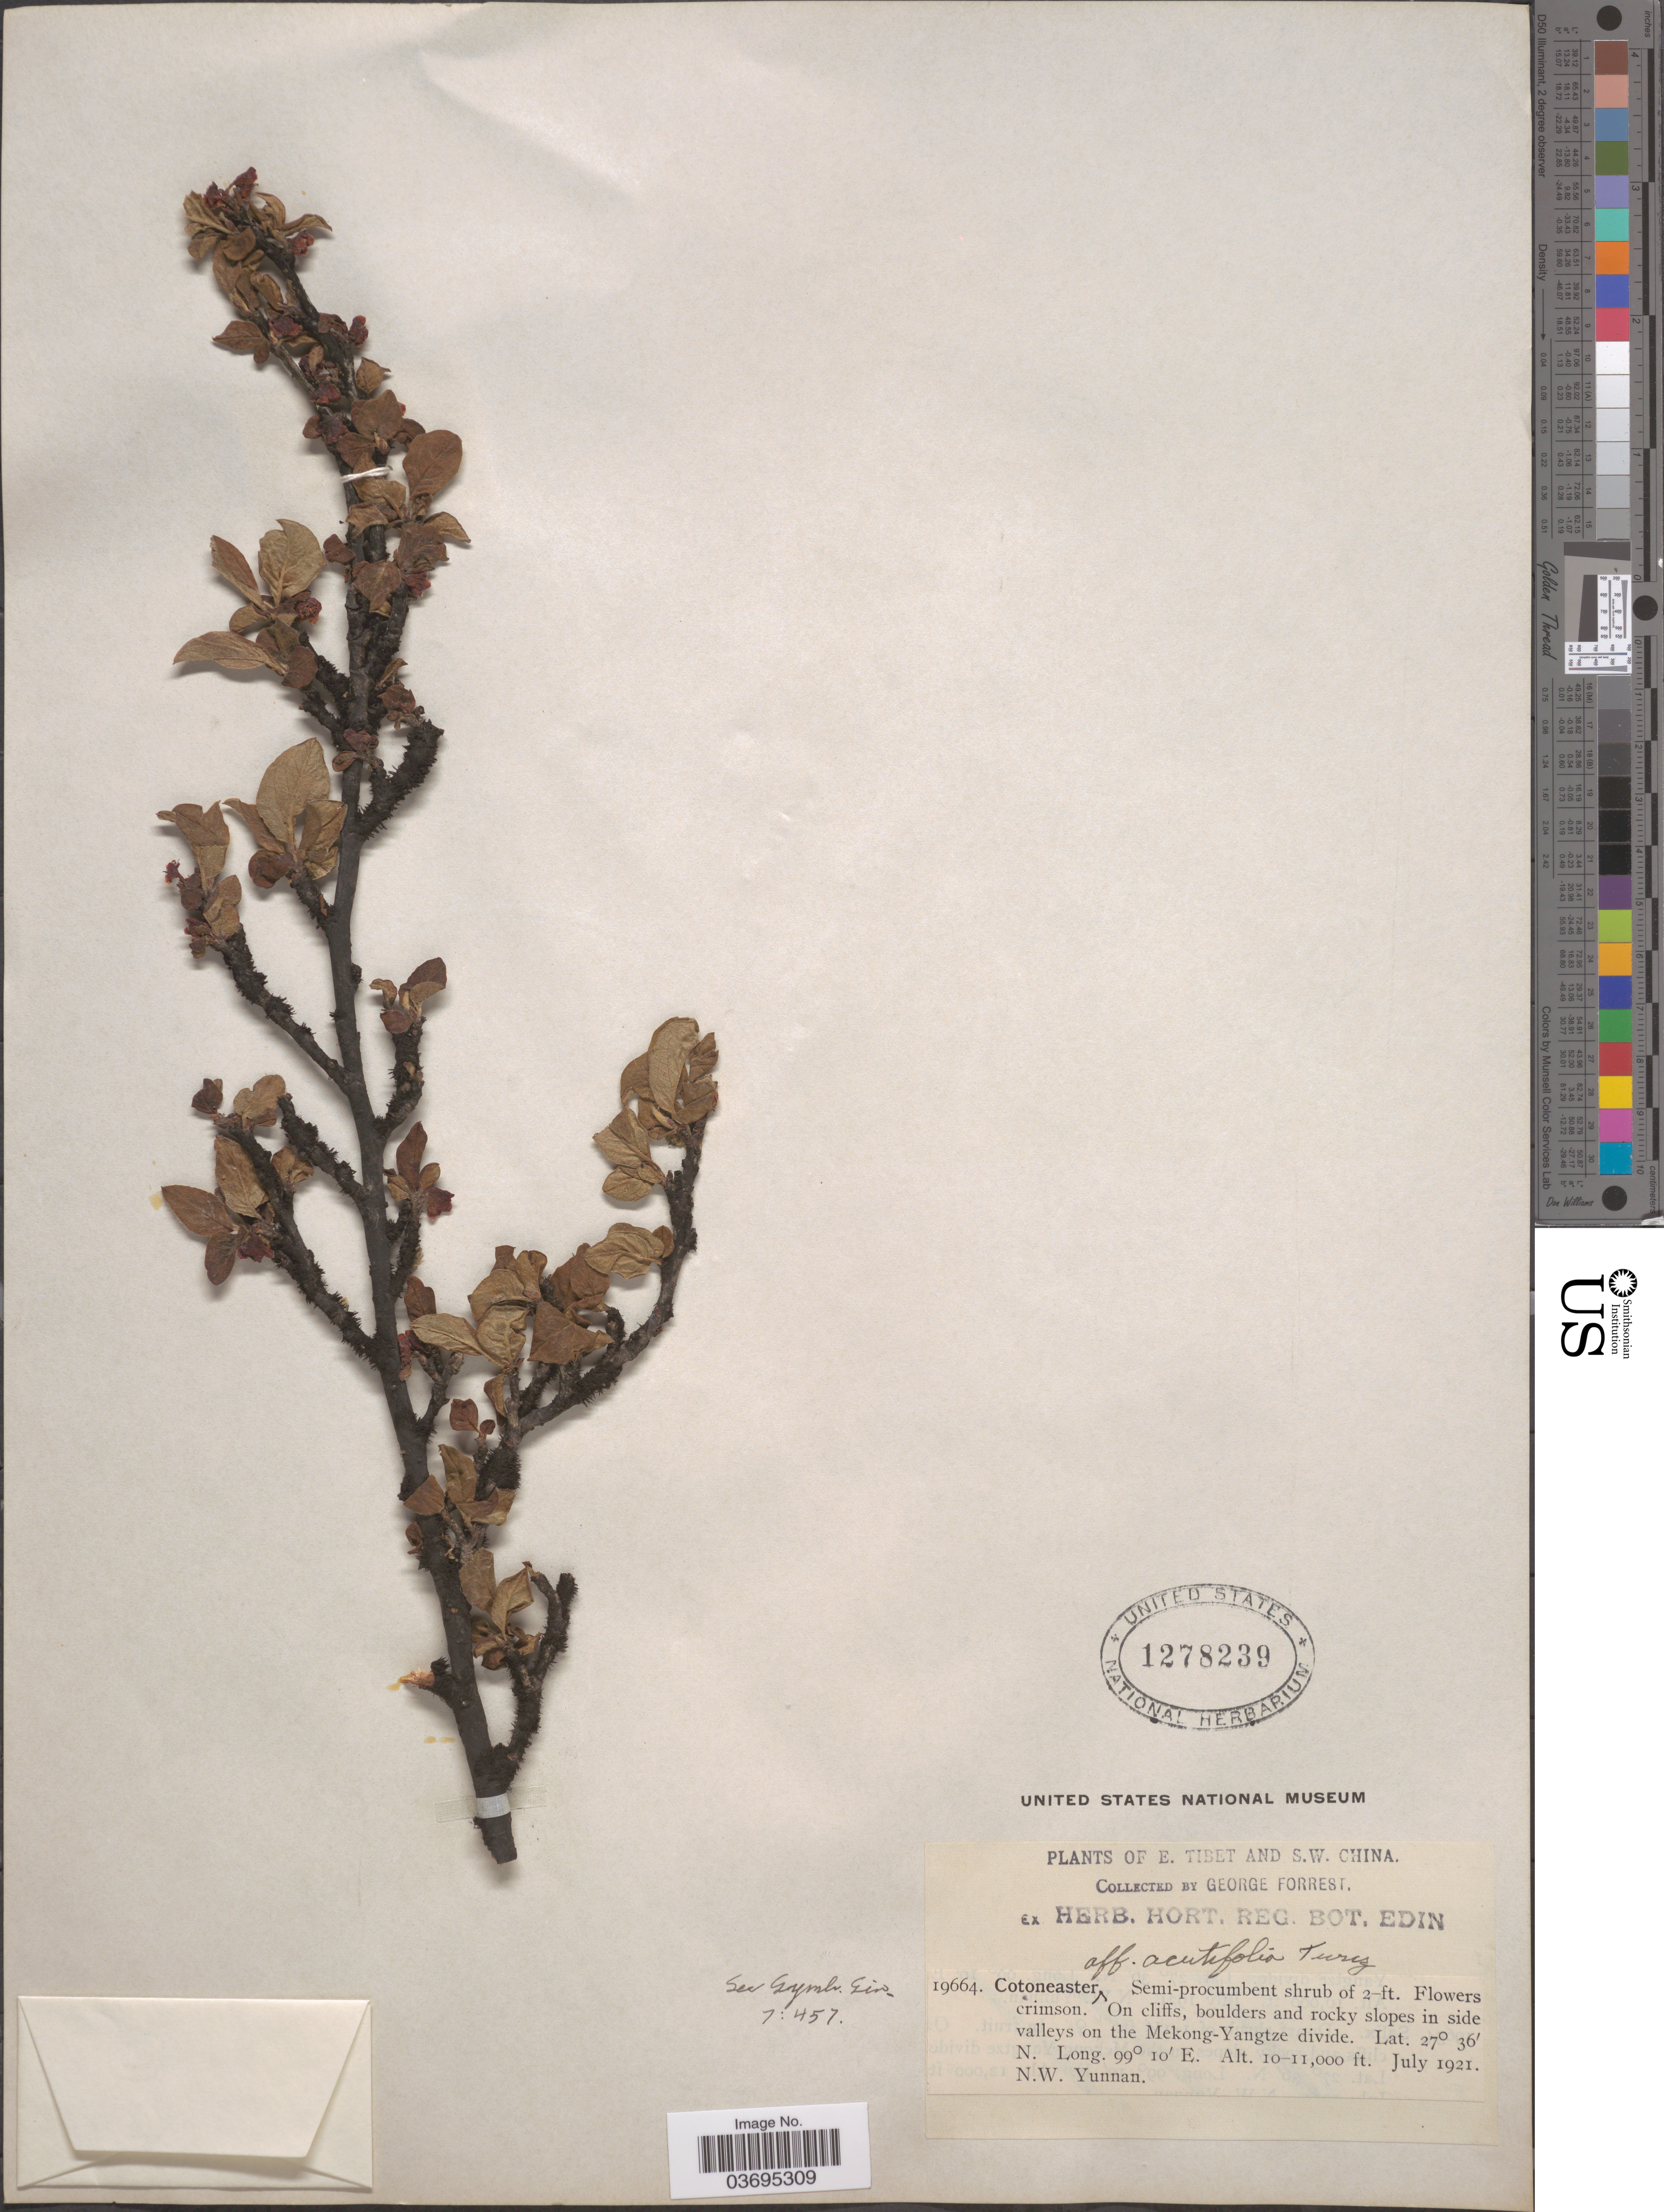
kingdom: Plantae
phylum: Tracheophyta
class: Magnoliopsida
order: Rosales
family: Rosaceae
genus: Cotoneaster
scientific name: Cotoneaster acutifolius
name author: Turcz.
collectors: G. Forrest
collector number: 19664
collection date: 1921-07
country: China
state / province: Yunnan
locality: On cliffs, boulders and rocky slopes in side valleys on the Mekong-Yangtze divide. N.W. Yunnan.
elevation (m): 3048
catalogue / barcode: US 1278239